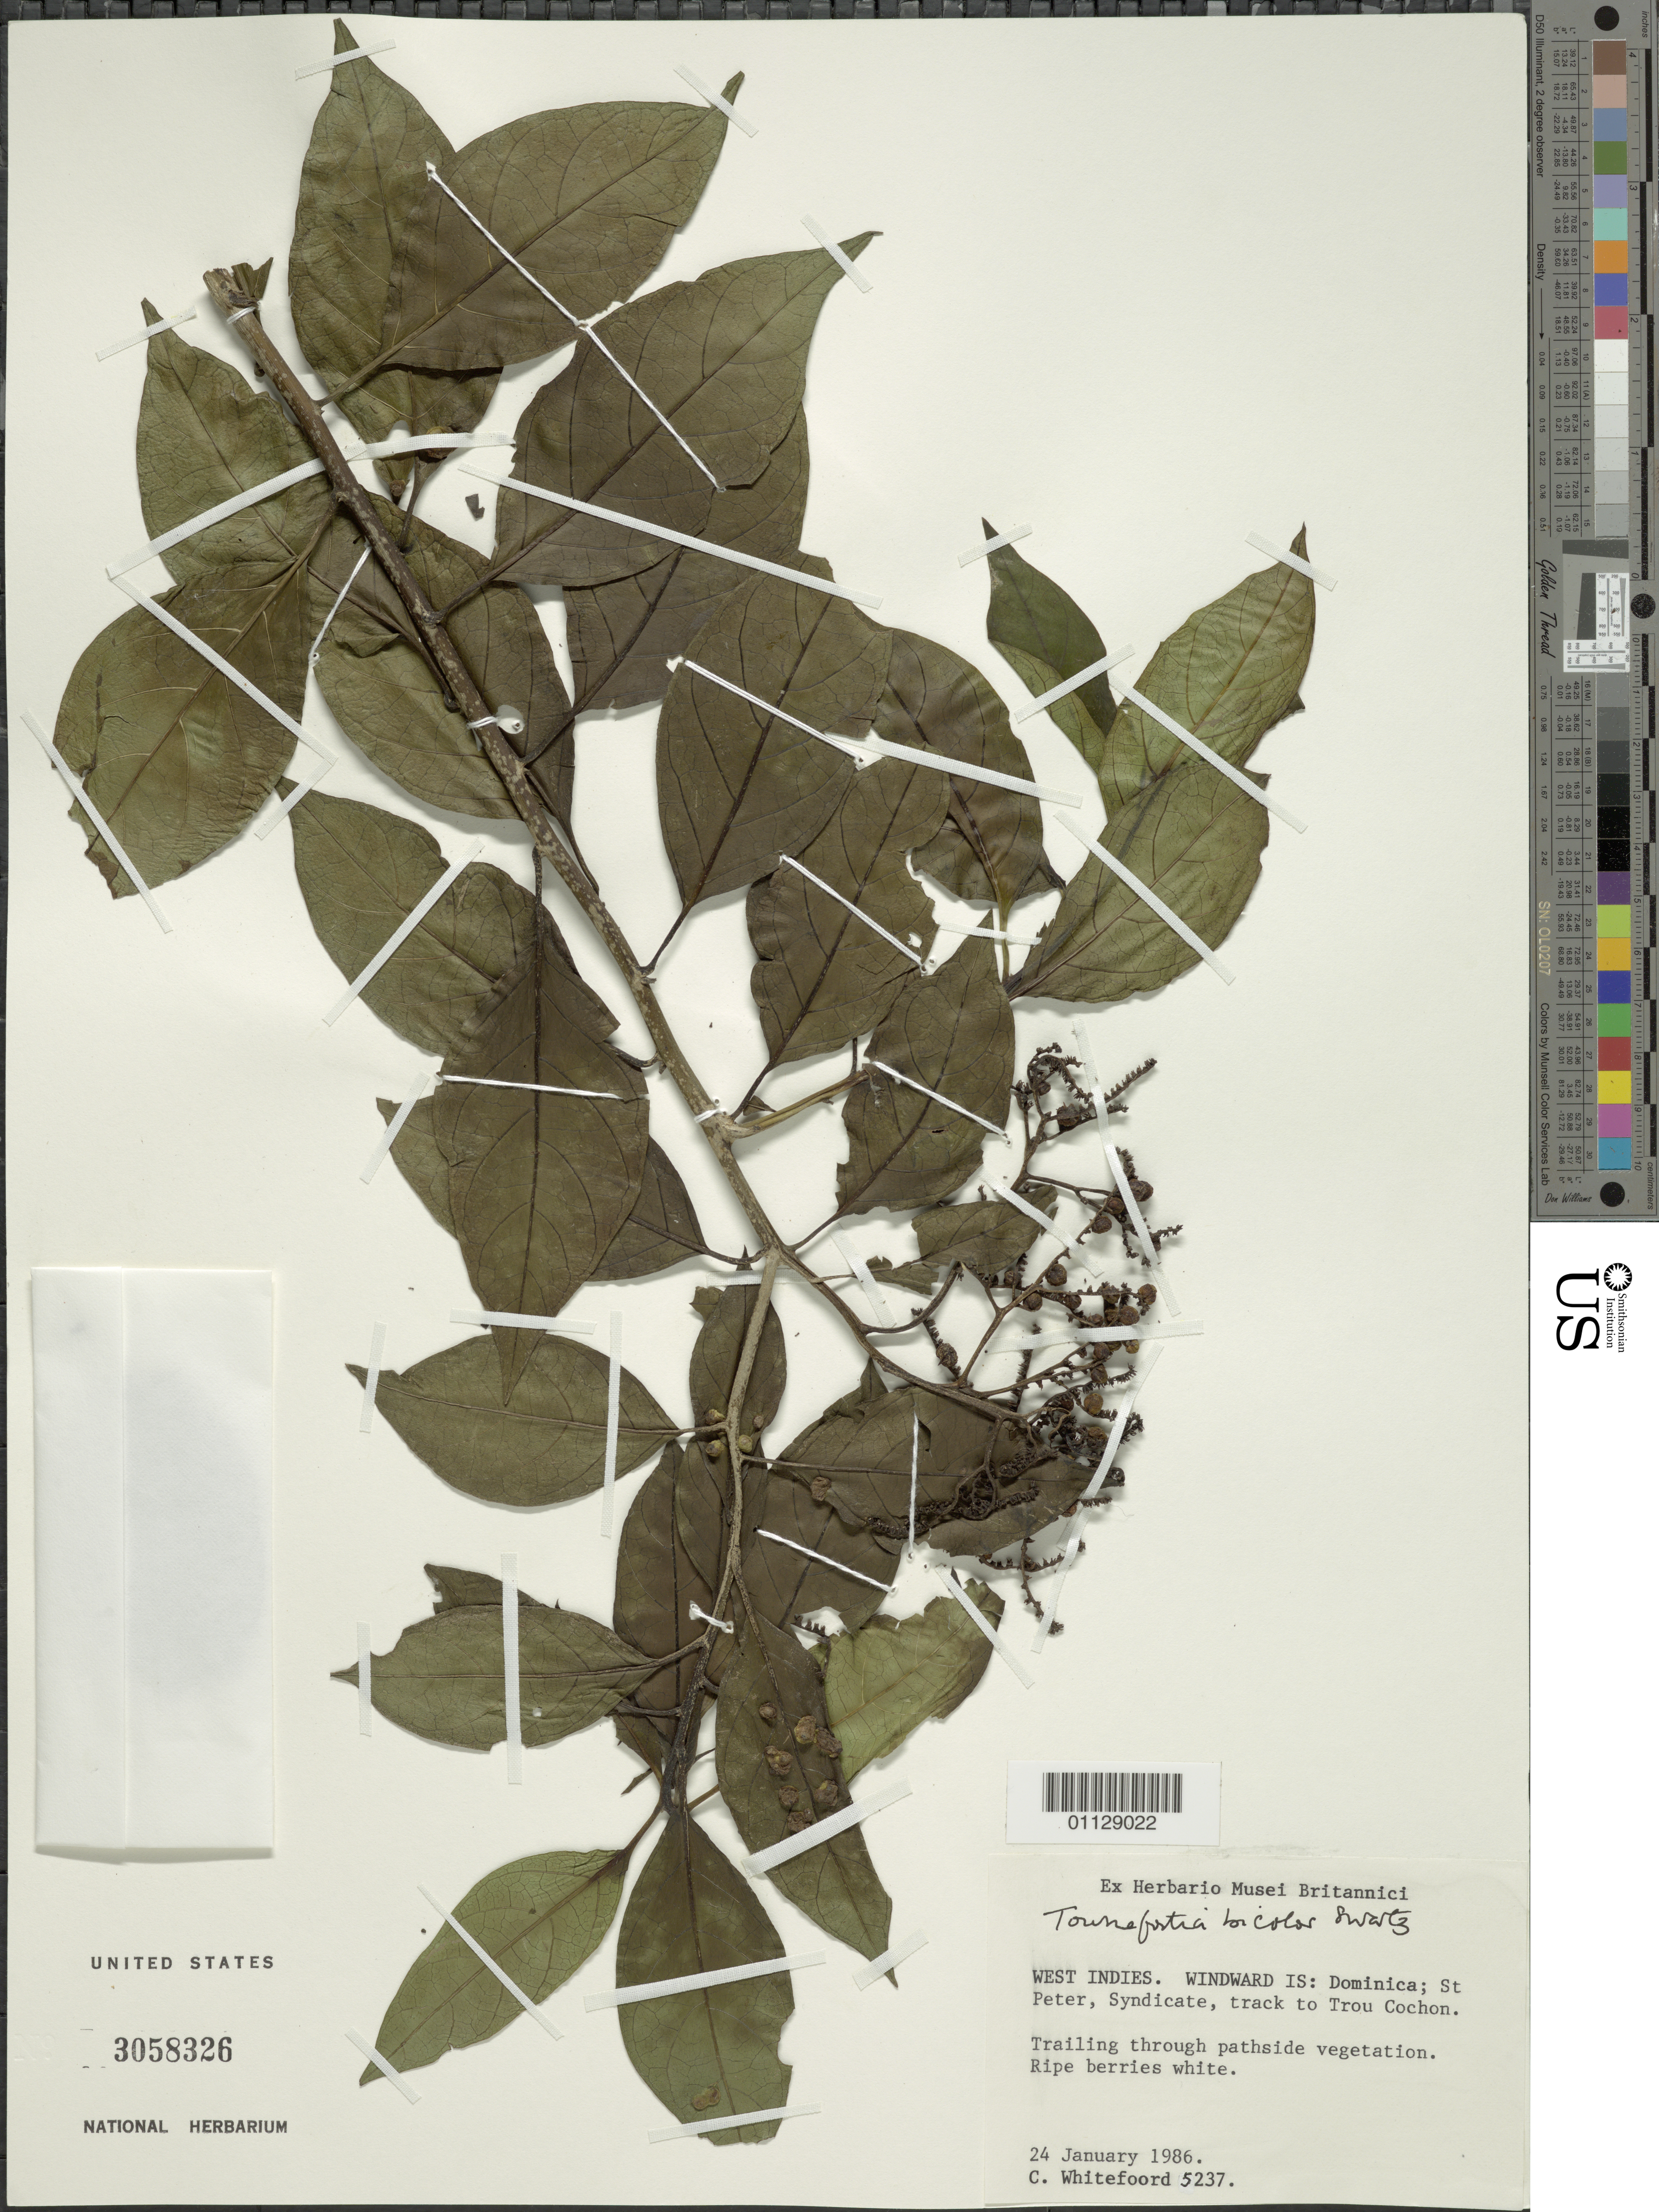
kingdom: Plantae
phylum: Tracheophyta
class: Magnoliopsida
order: Boraginales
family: Heliotropiaceae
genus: Tournefortia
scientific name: Tournefortia bicolor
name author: Sw.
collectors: C. Whitefoord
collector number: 5237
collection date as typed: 24 Jan 1986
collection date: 1986-01-24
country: Dominica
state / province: St. Peter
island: Dominica I.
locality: Syndicate, track to Trou Cochon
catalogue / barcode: US 3058326